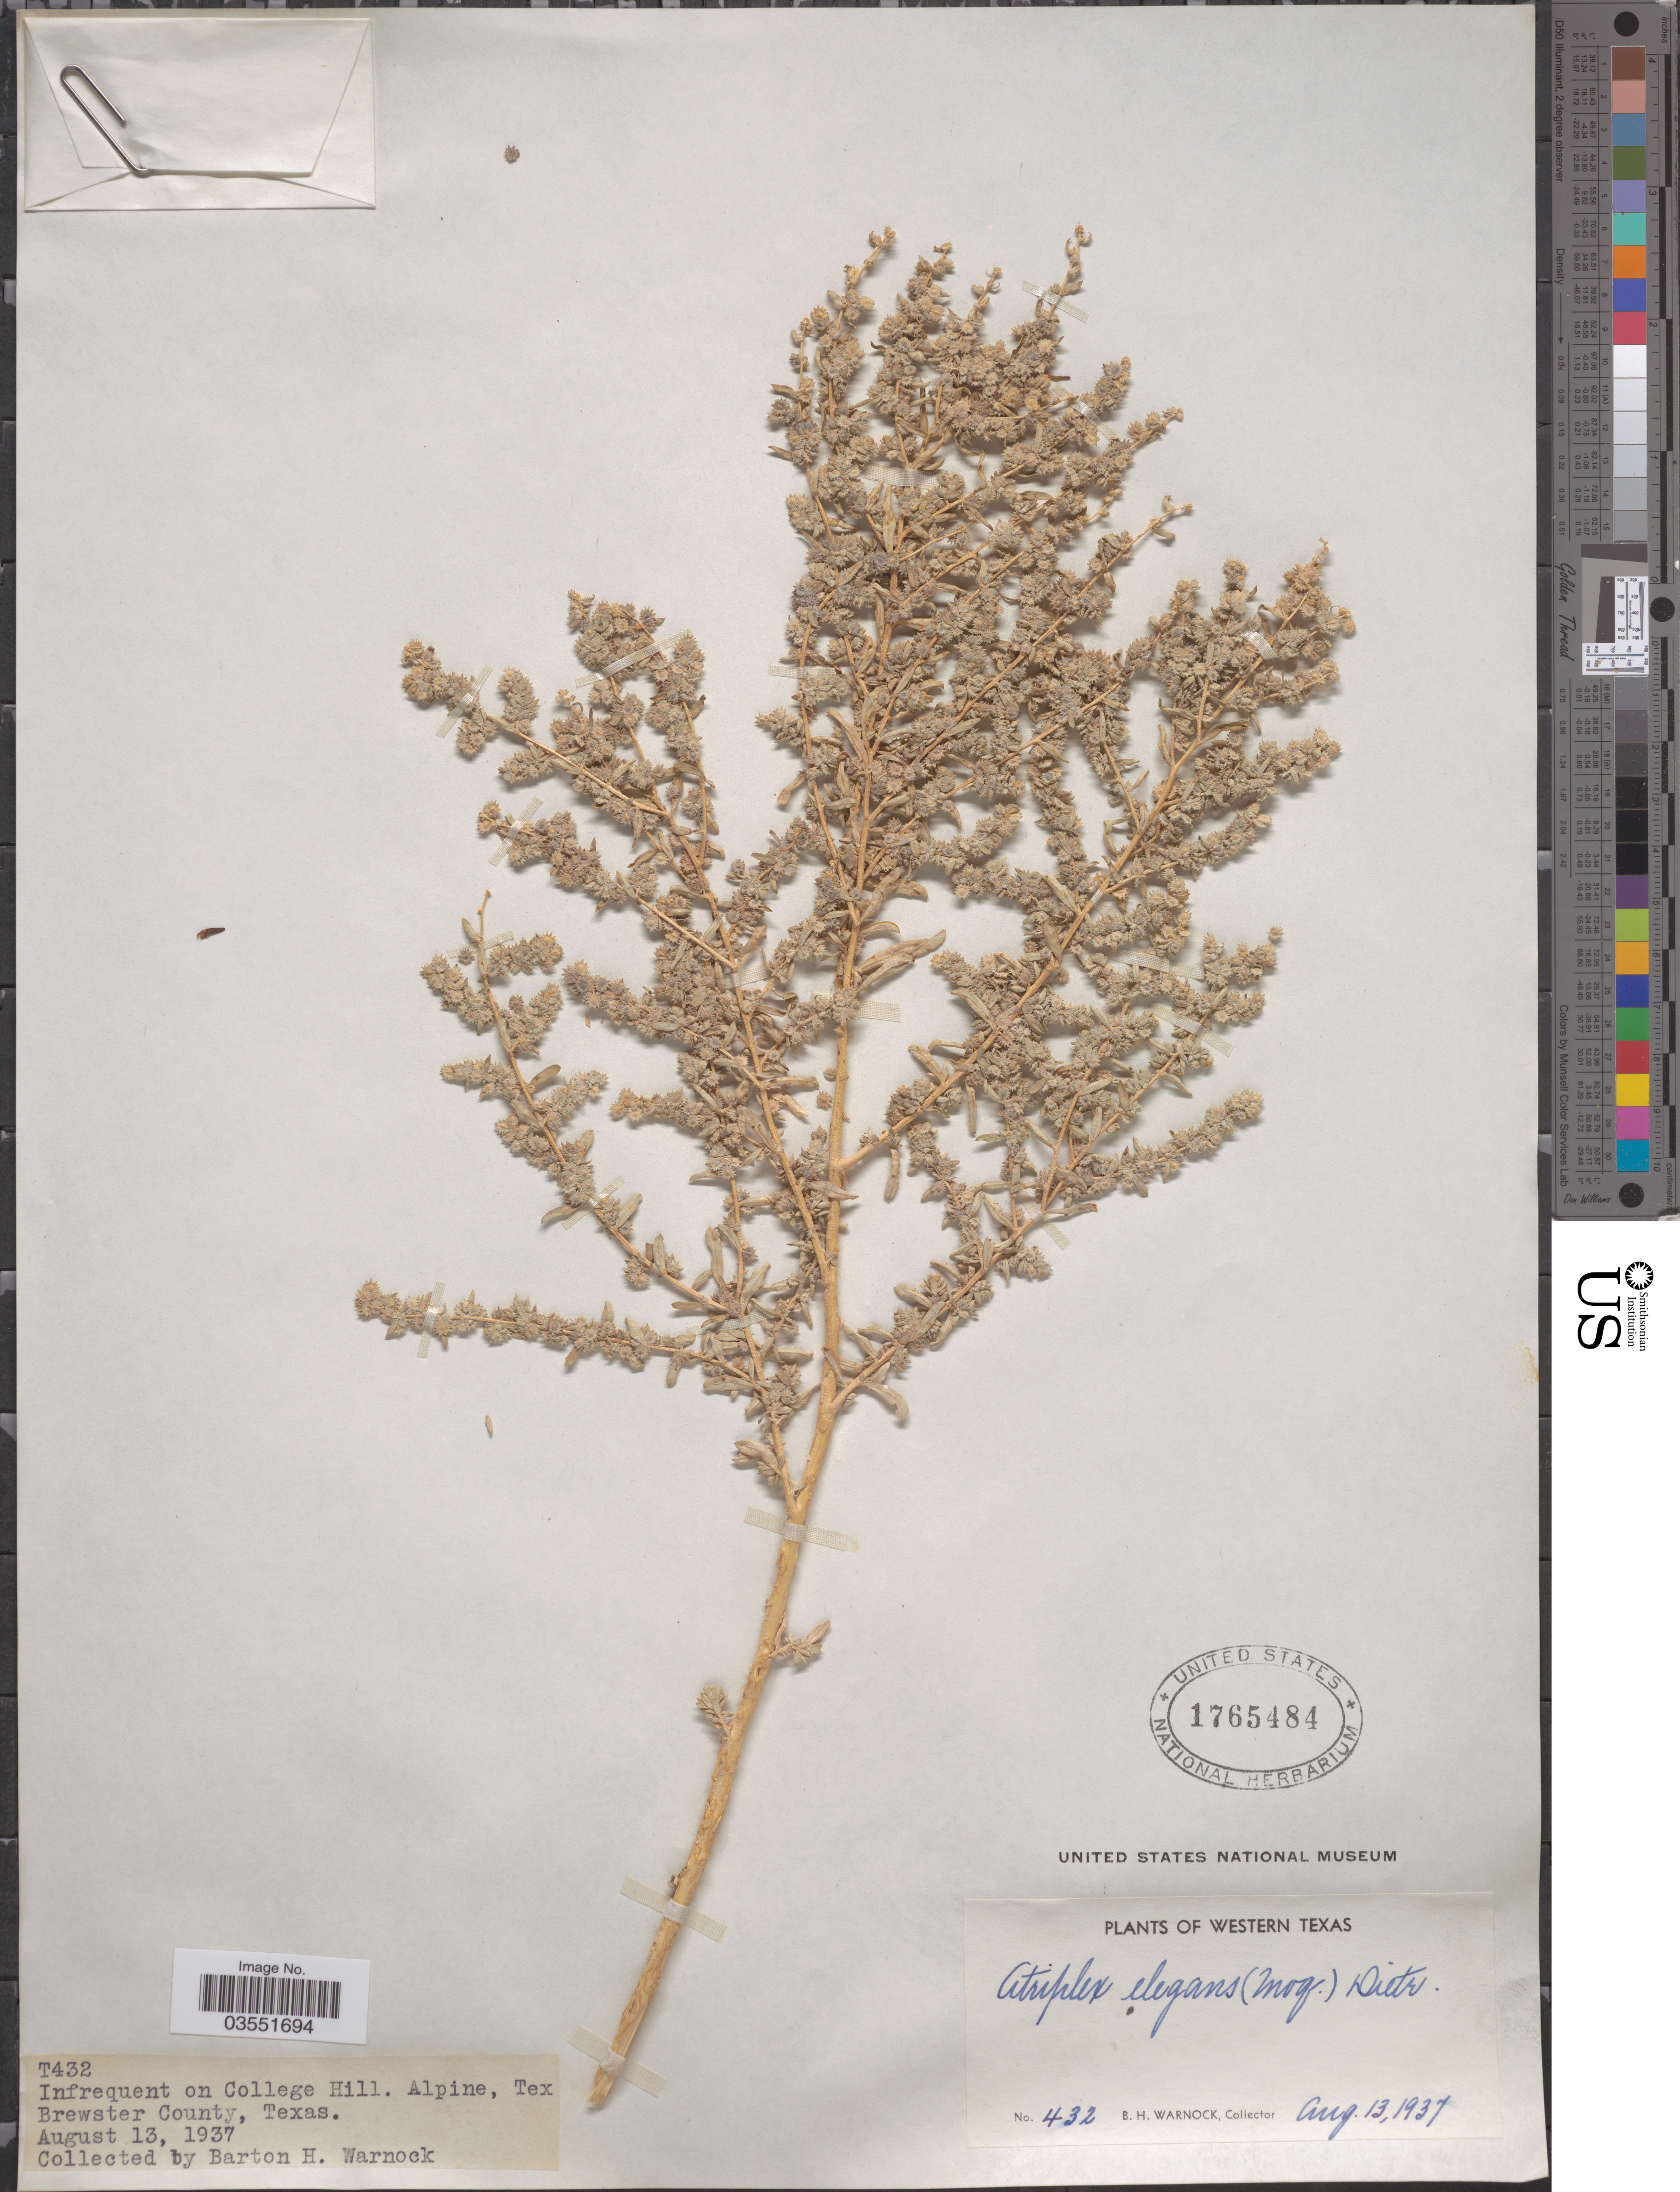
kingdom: Plantae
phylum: Tracheophyta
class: Magnoliopsida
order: Caryophyllales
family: Amaranthaceae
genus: Atriplex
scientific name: Atriplex elegans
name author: (Moq.) D. Dietr.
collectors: B. H. Warnock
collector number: T432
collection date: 1937-08-13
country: United States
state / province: Texas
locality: On College Hill. Alpine, Tex. Brewster County. Western Texas.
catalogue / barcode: US 1765484